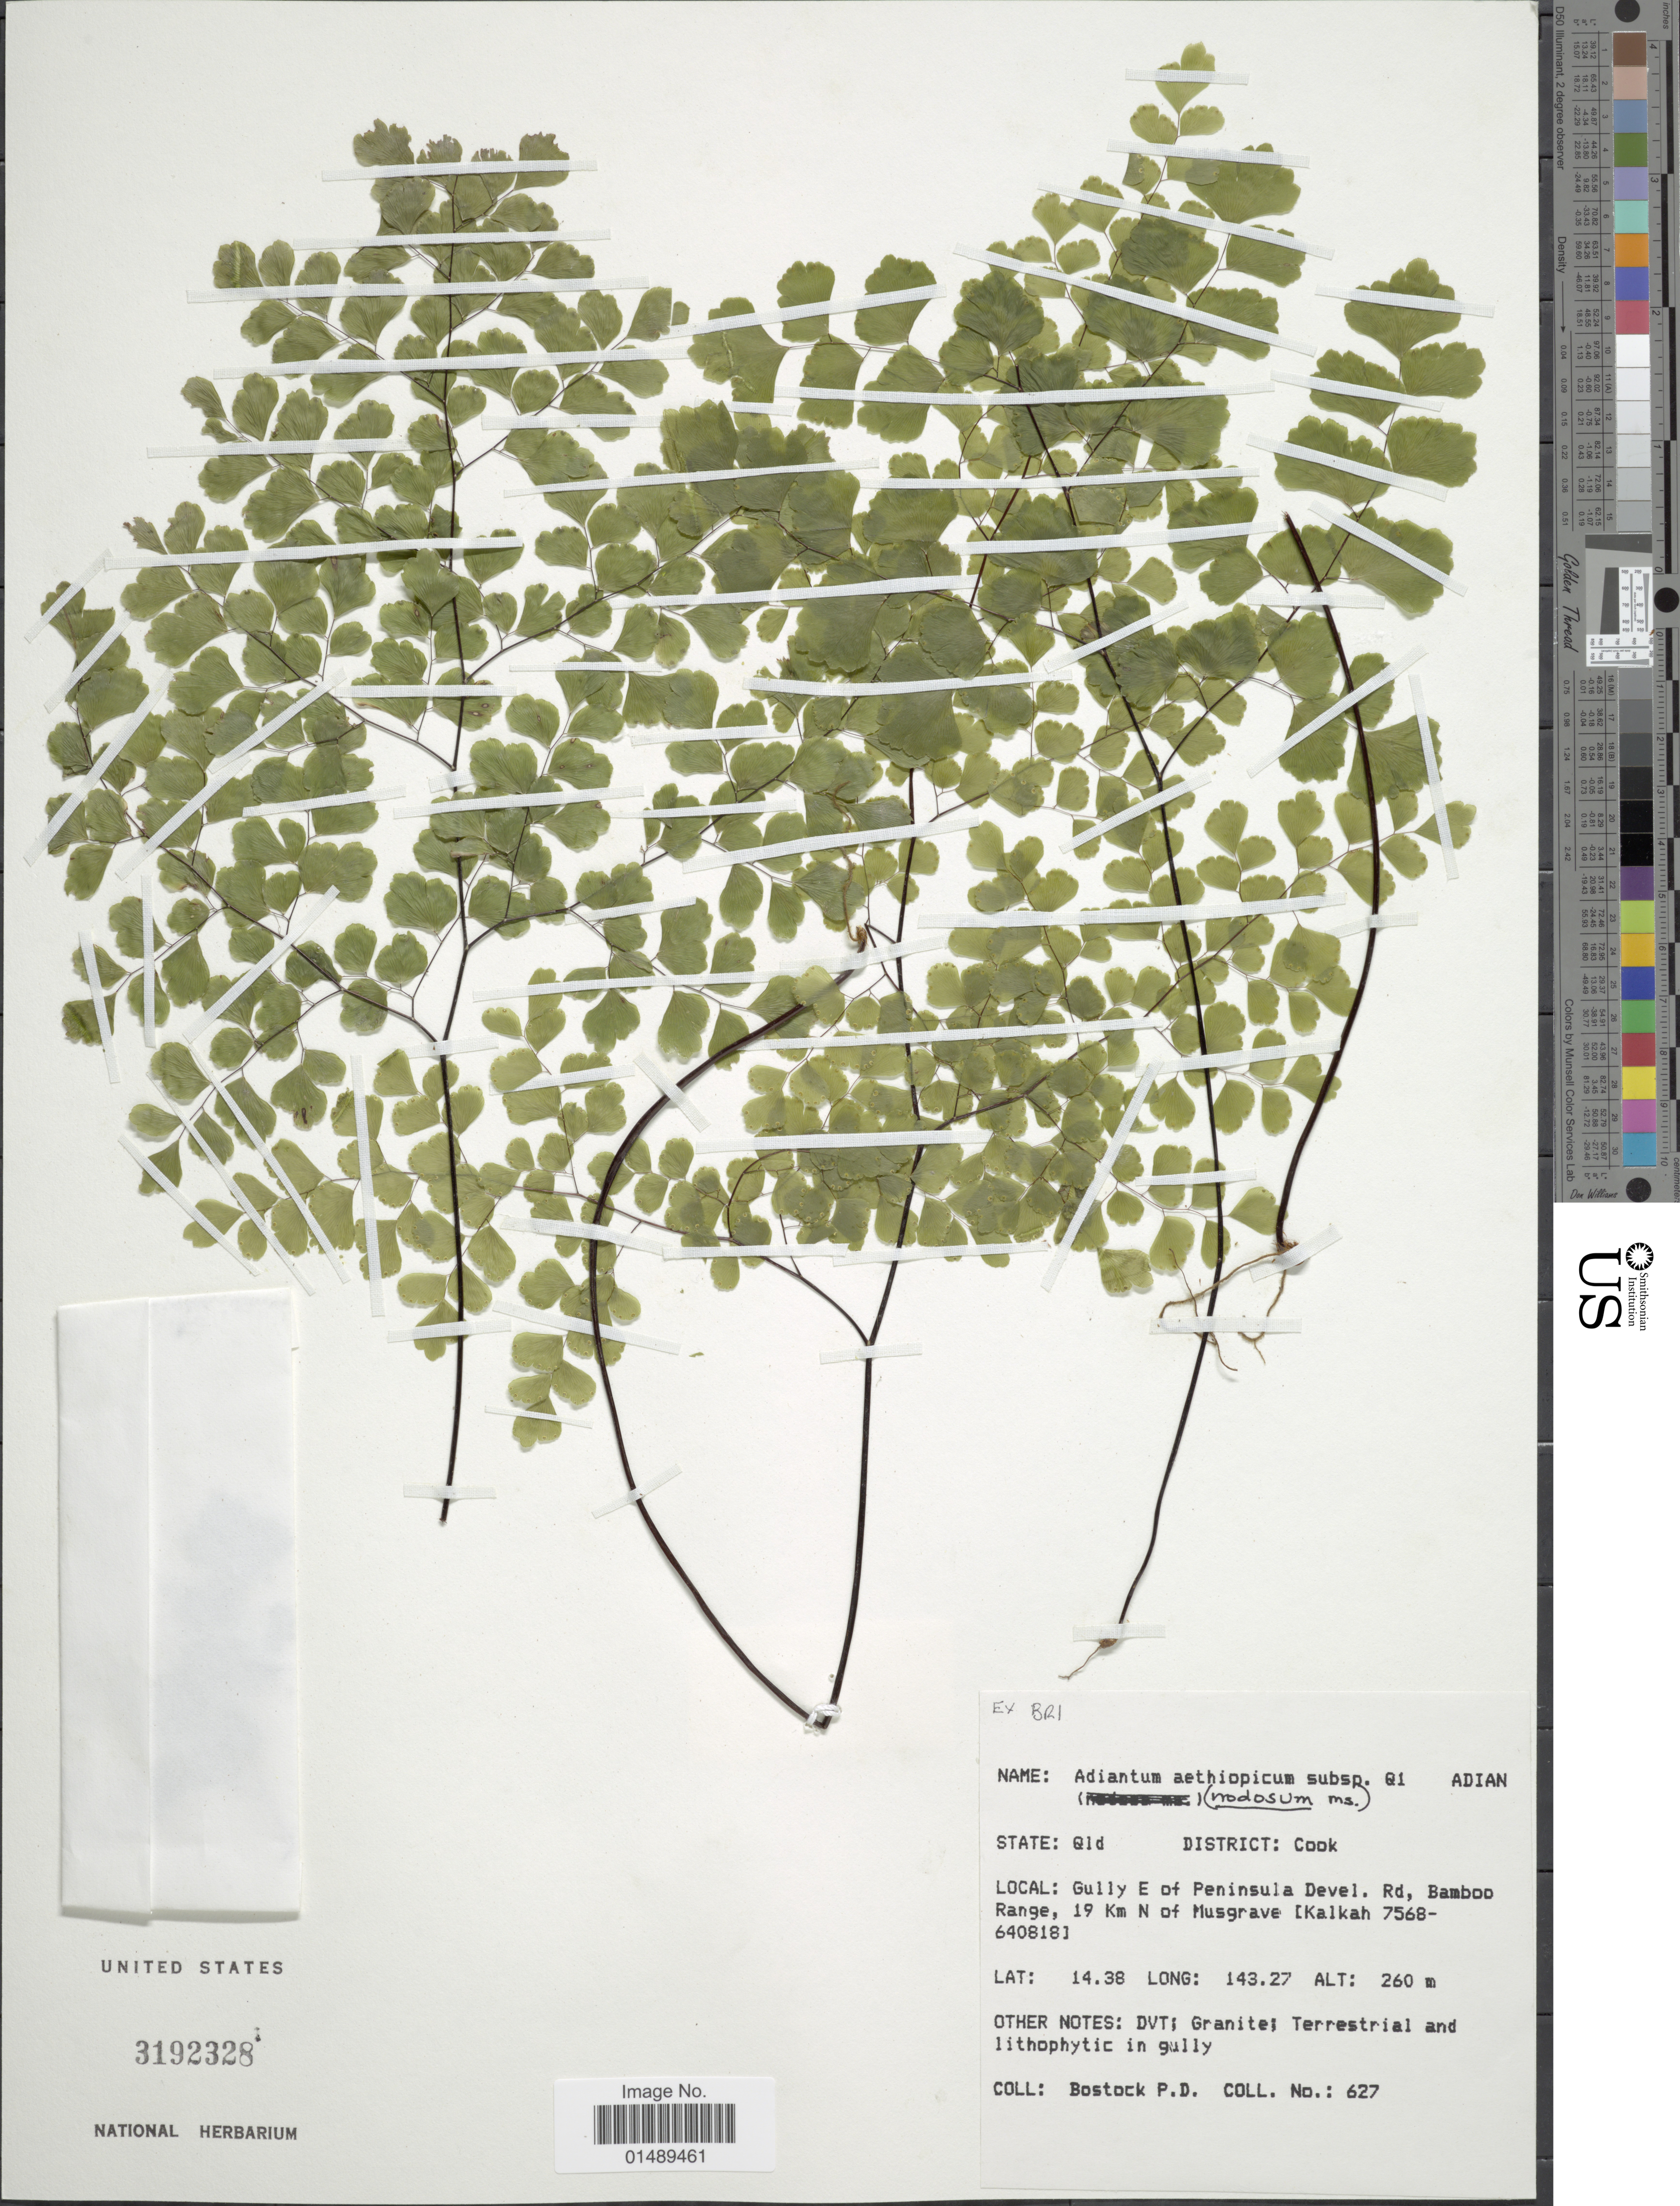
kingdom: Plantae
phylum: Tracheophyta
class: Polypodiopsida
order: Polypodiales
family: Pteridaceae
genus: Adiantum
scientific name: Adiantum aethiopicum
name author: L.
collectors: P. Bostock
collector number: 627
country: Australia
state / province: Queensland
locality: District Cook, Gully E of Peninsula Devel. Rd, Bamboo Range, 19 km N of Musgrave (Kalkah 7568-640818)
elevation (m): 260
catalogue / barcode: US 3192328